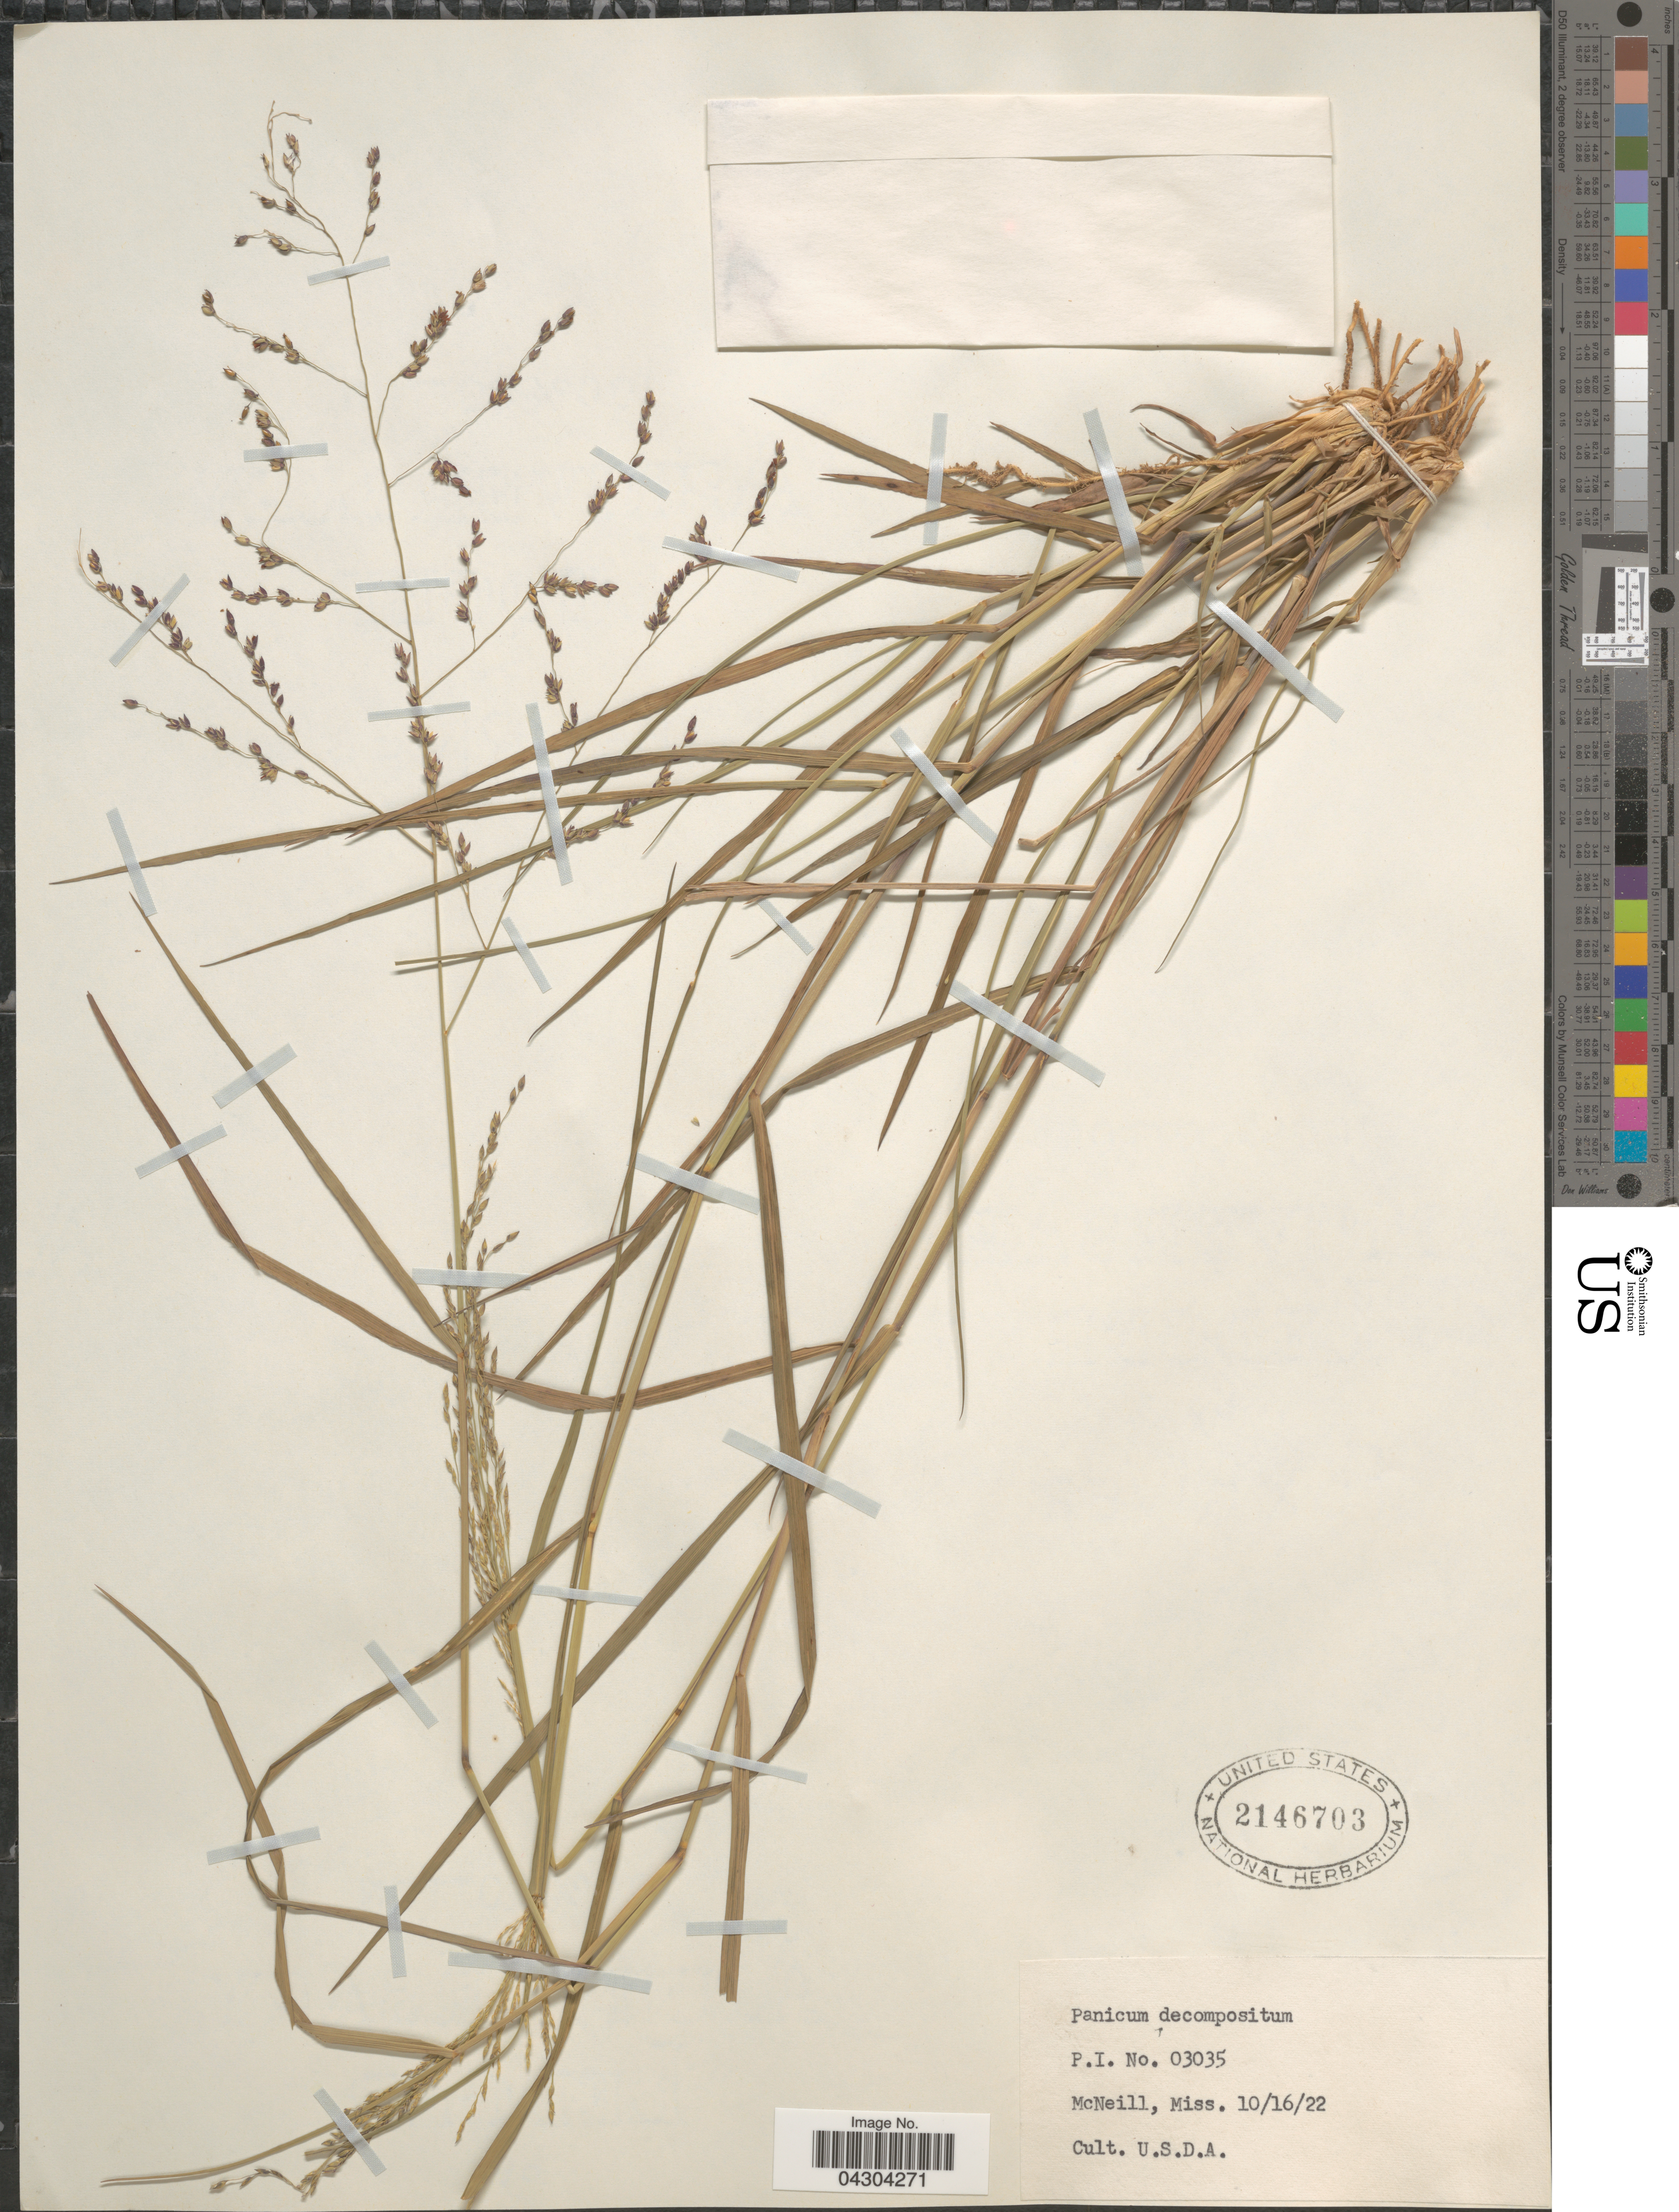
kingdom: Plantae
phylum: Tracheophyta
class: Liliopsida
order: Poales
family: Poaceae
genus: Panicum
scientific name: Panicum decompositum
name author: R. Br.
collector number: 03035?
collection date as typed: Transcribed d/m/y: 16/10/22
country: United States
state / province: Mississippi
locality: McNeill.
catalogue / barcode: US 2146703